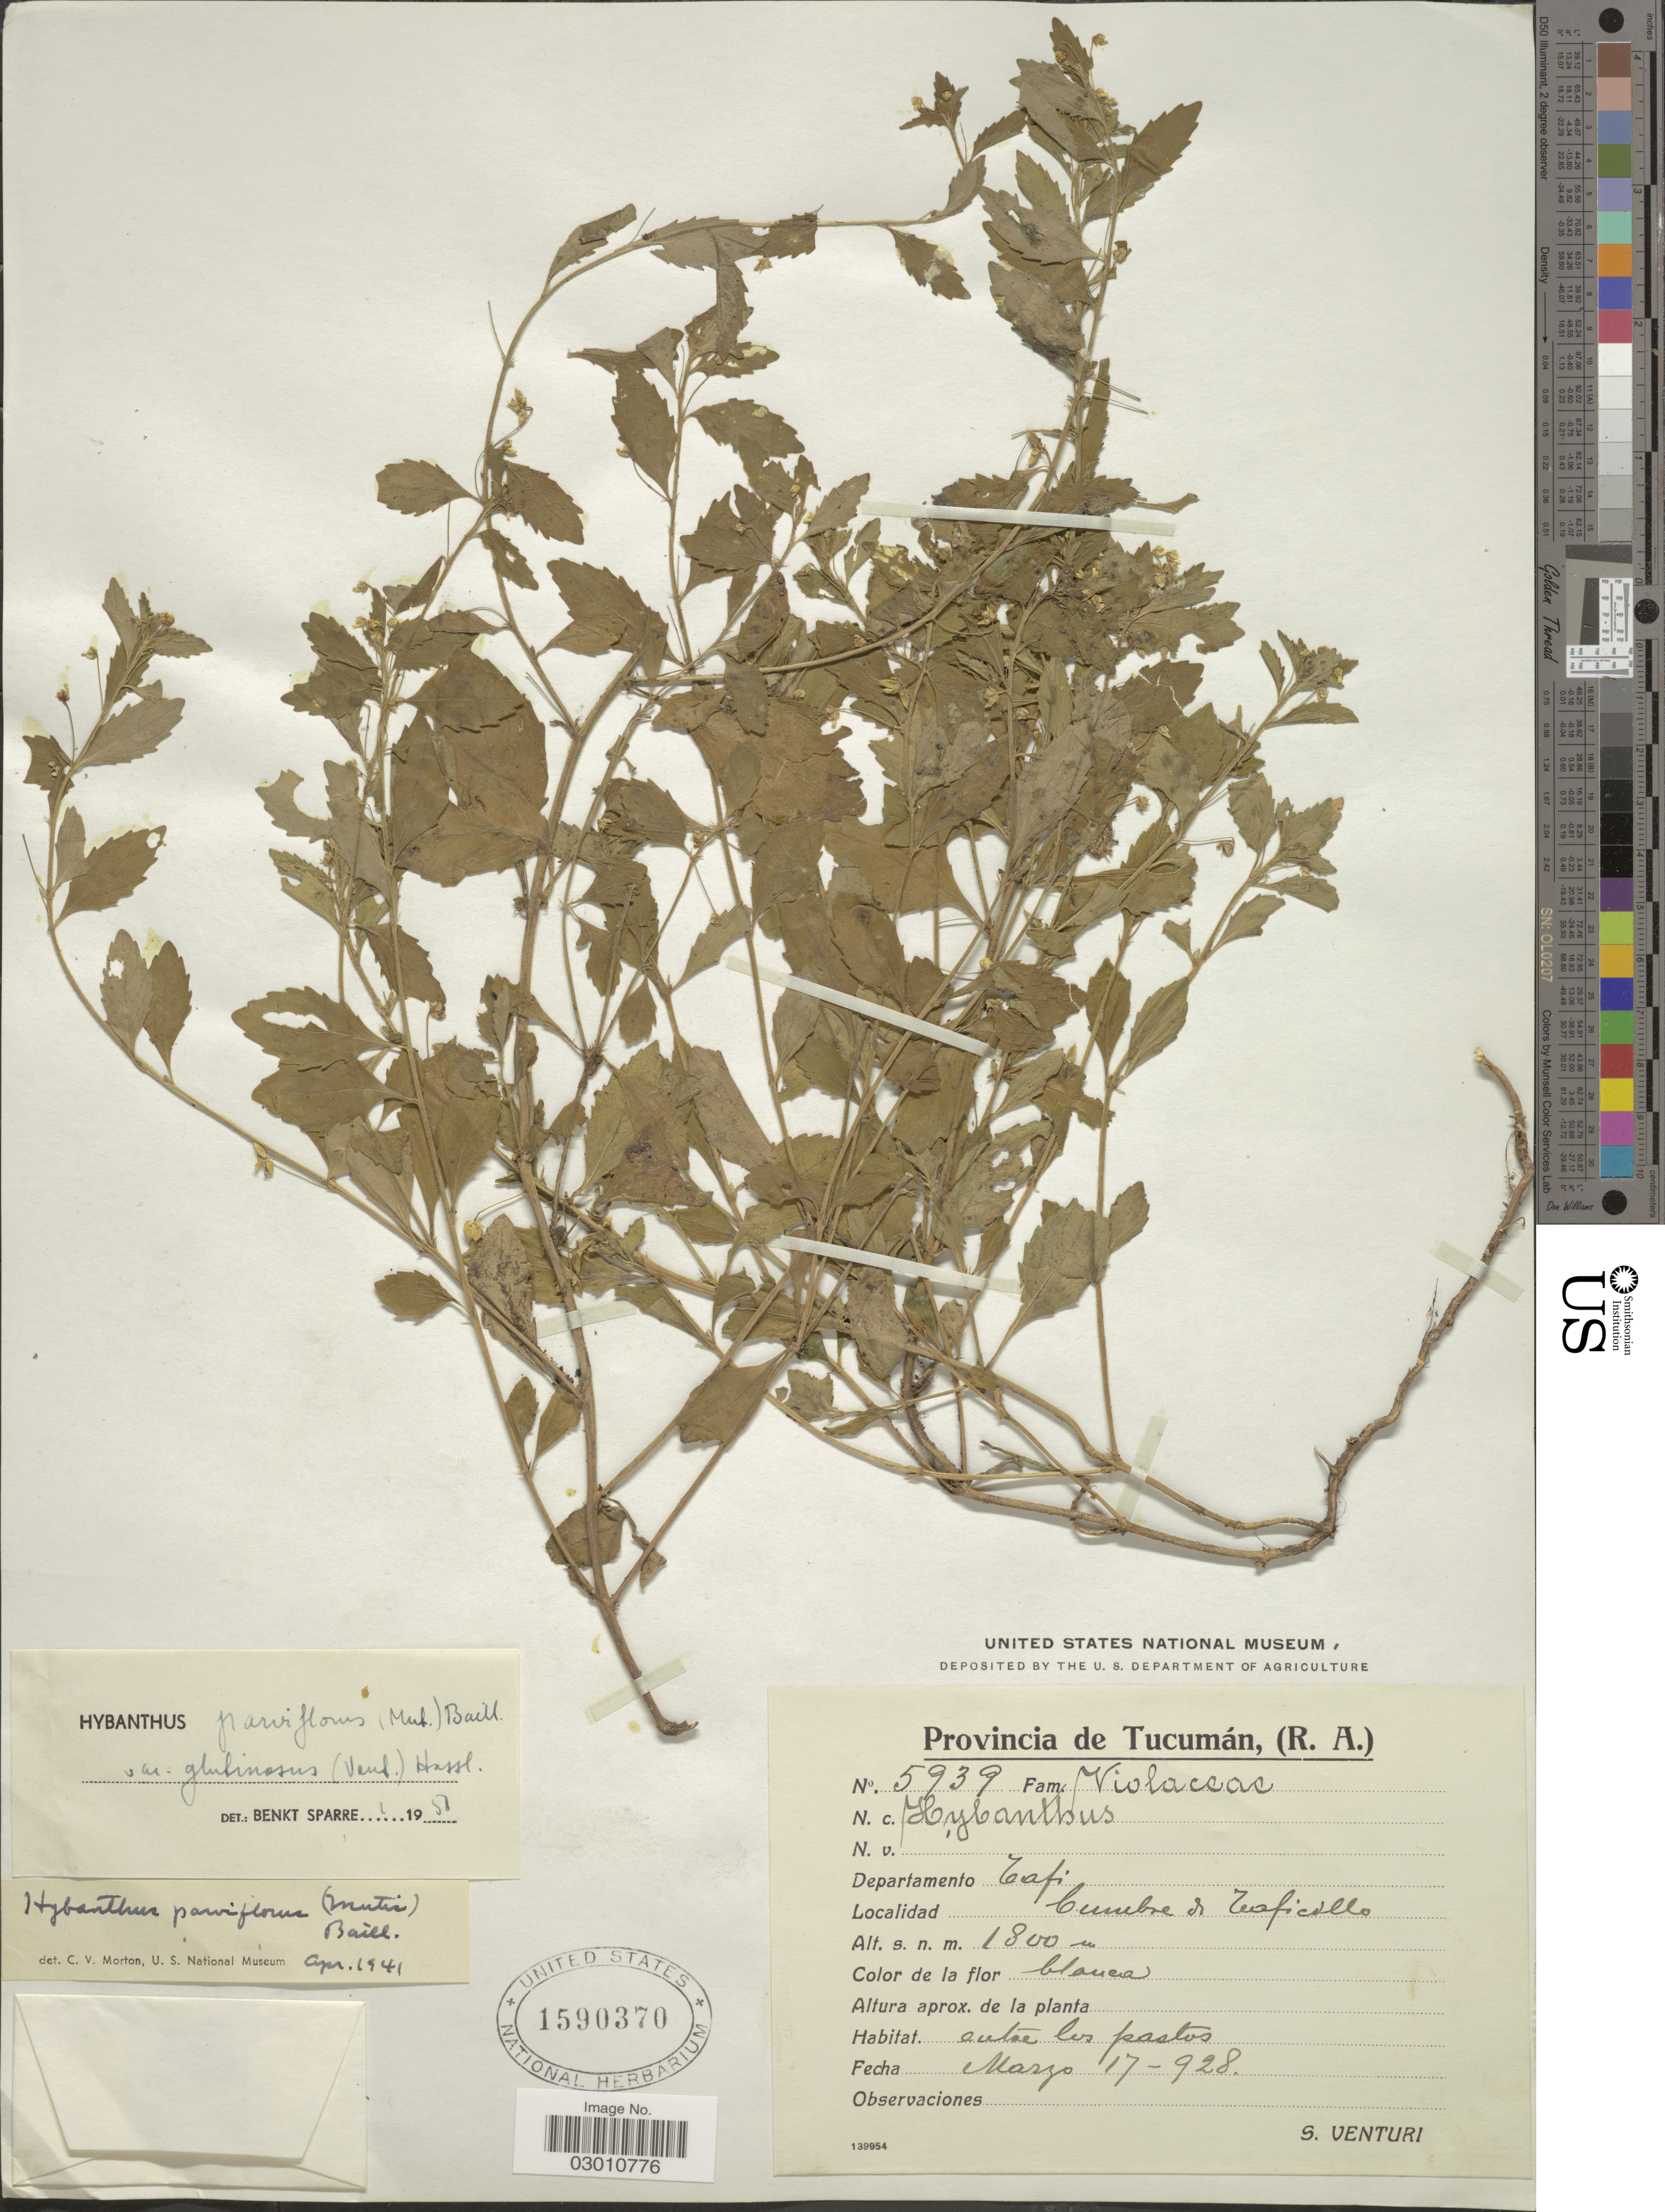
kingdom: Plantae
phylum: Tracheophyta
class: Magnoliopsida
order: Malpighiales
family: Violaceae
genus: Pombalia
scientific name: Pombalia parviflora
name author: (L. f.) Paula-Souza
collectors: S. Venturi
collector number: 5939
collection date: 1928-03-17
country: Argentina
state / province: Tucuman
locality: (R.A.). Departamento Tafi. Cumbre de Taficillo.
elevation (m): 1800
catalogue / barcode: US 1590370